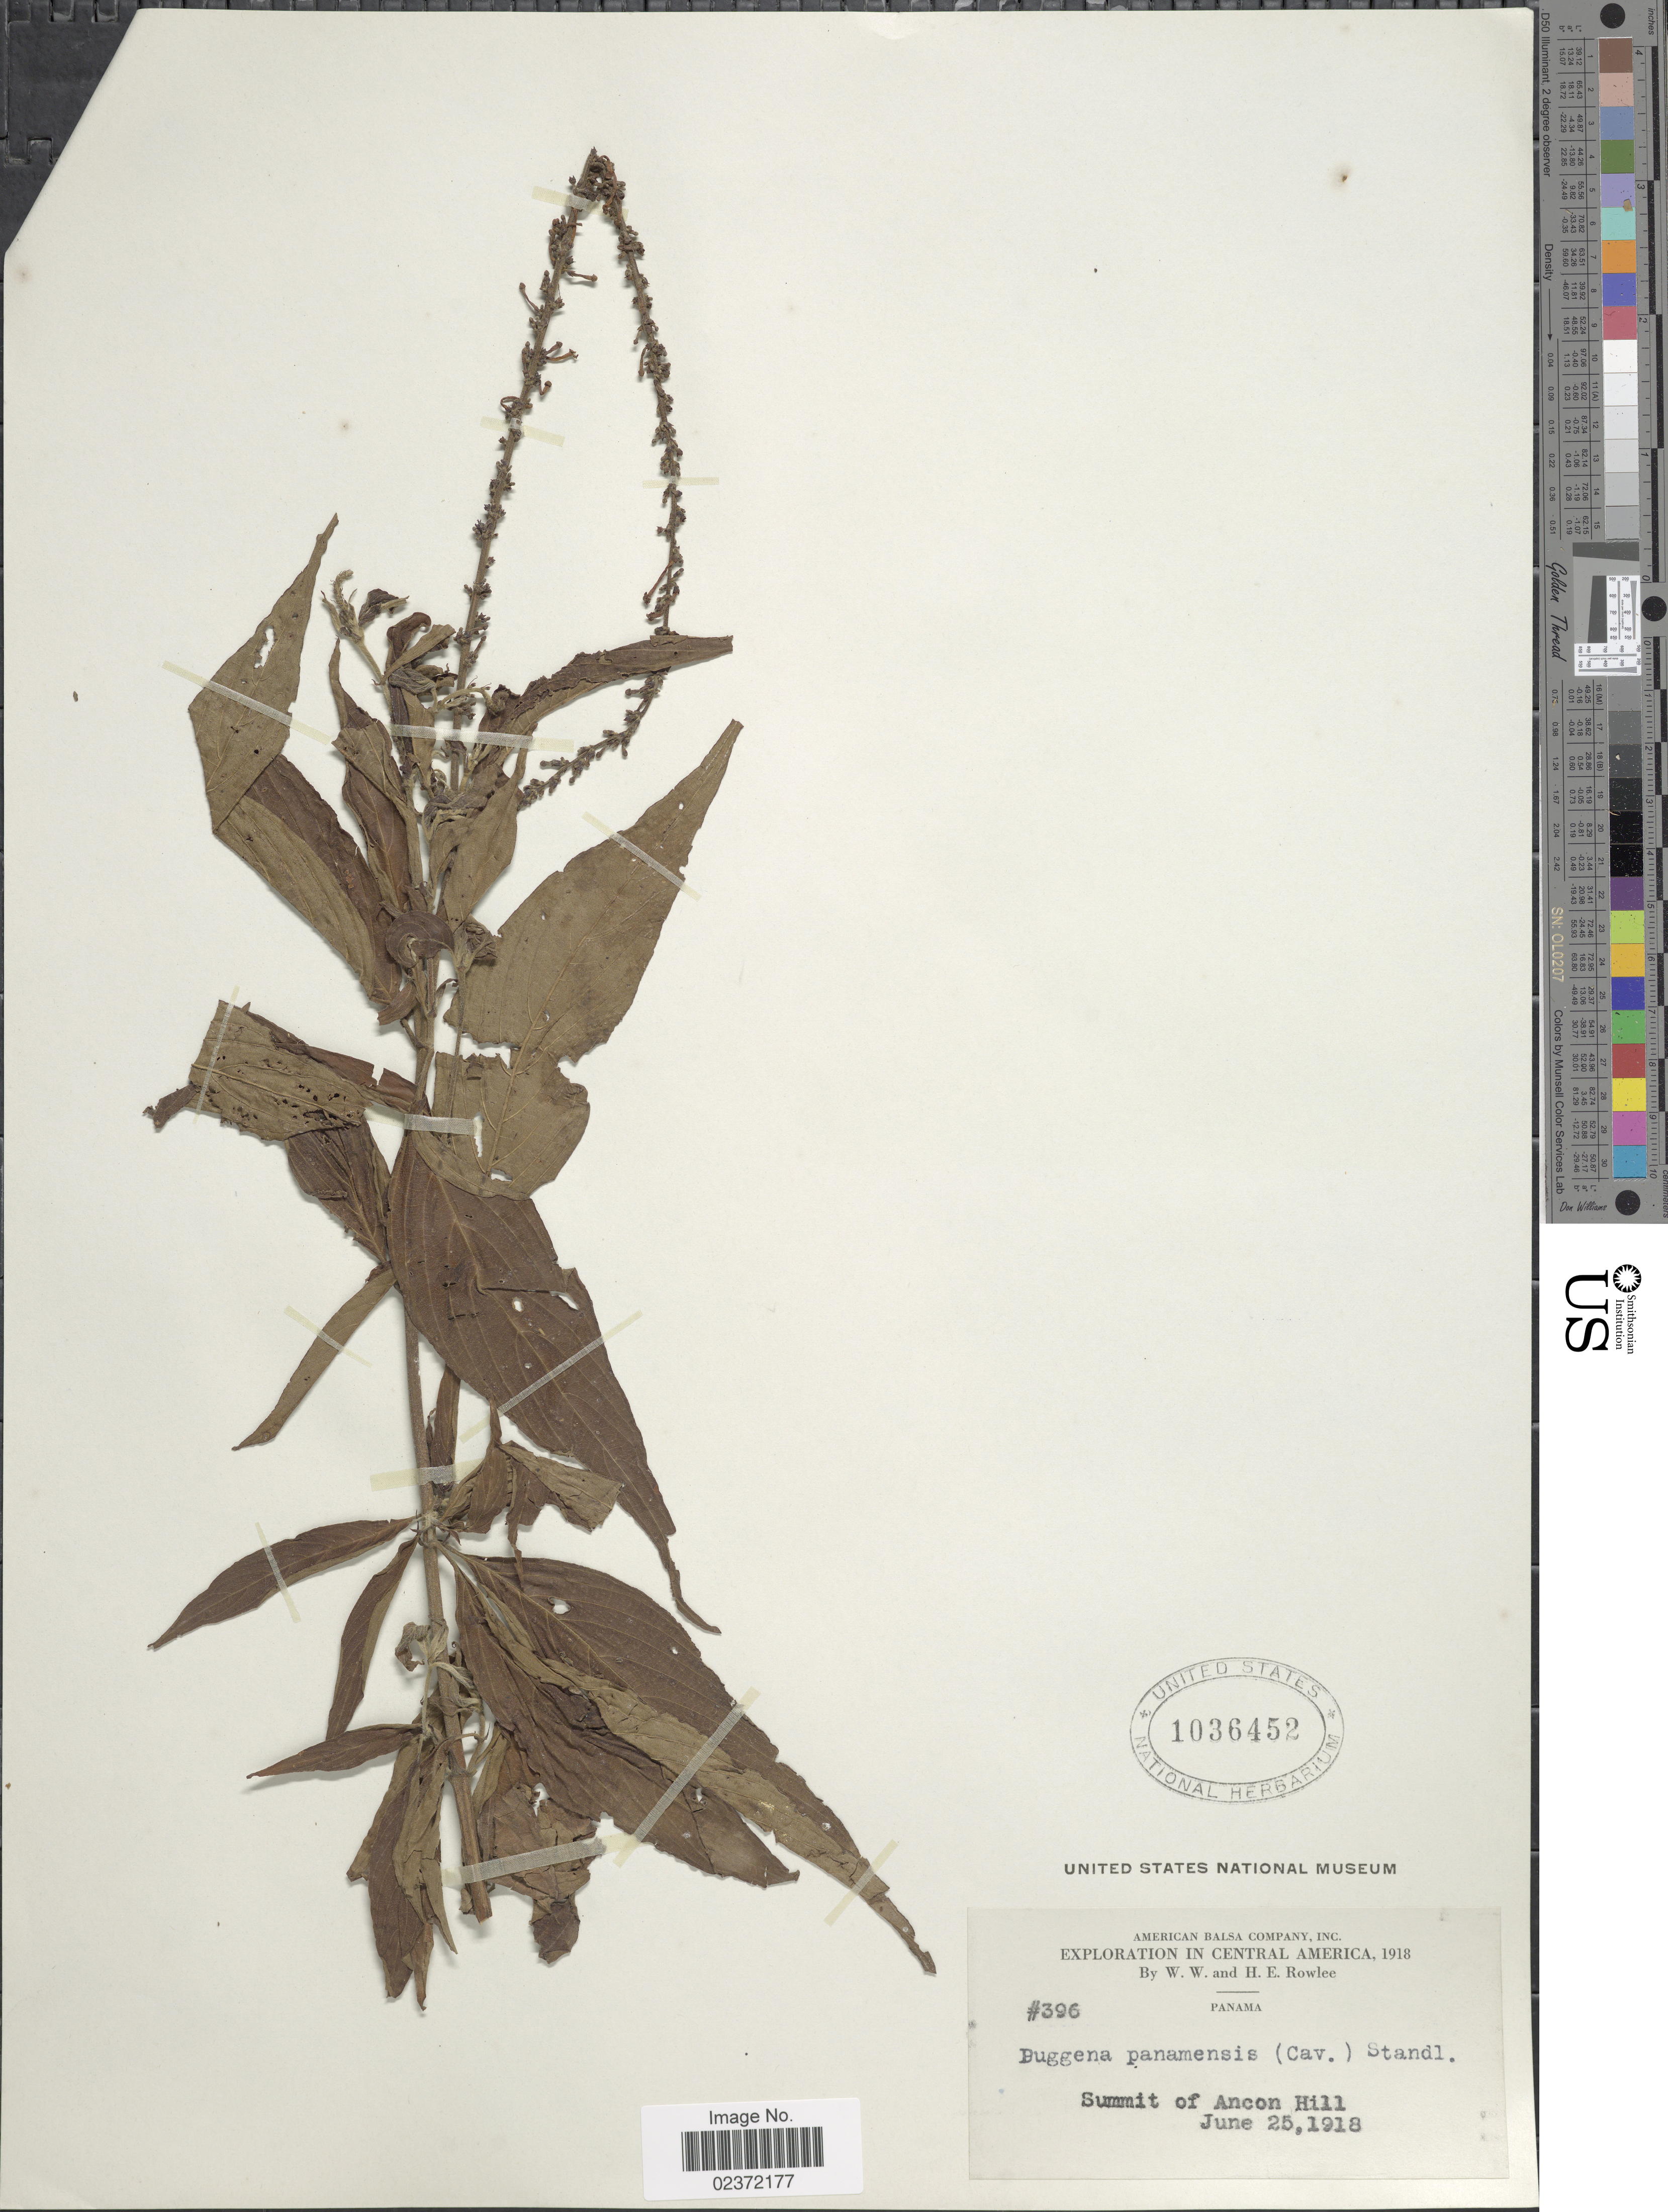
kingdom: Plantae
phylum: Tracheophyta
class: Magnoliopsida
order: Gentianales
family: Rubiaceae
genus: Gonzalagunia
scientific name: Gonzalagunia panamensis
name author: (Cav.) K. Schum.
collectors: W. W. Rowlee & H. E. Rowlee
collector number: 396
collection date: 1918-08-25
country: Panama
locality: Central America, Summit of Ancon Hill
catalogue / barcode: US 1036452